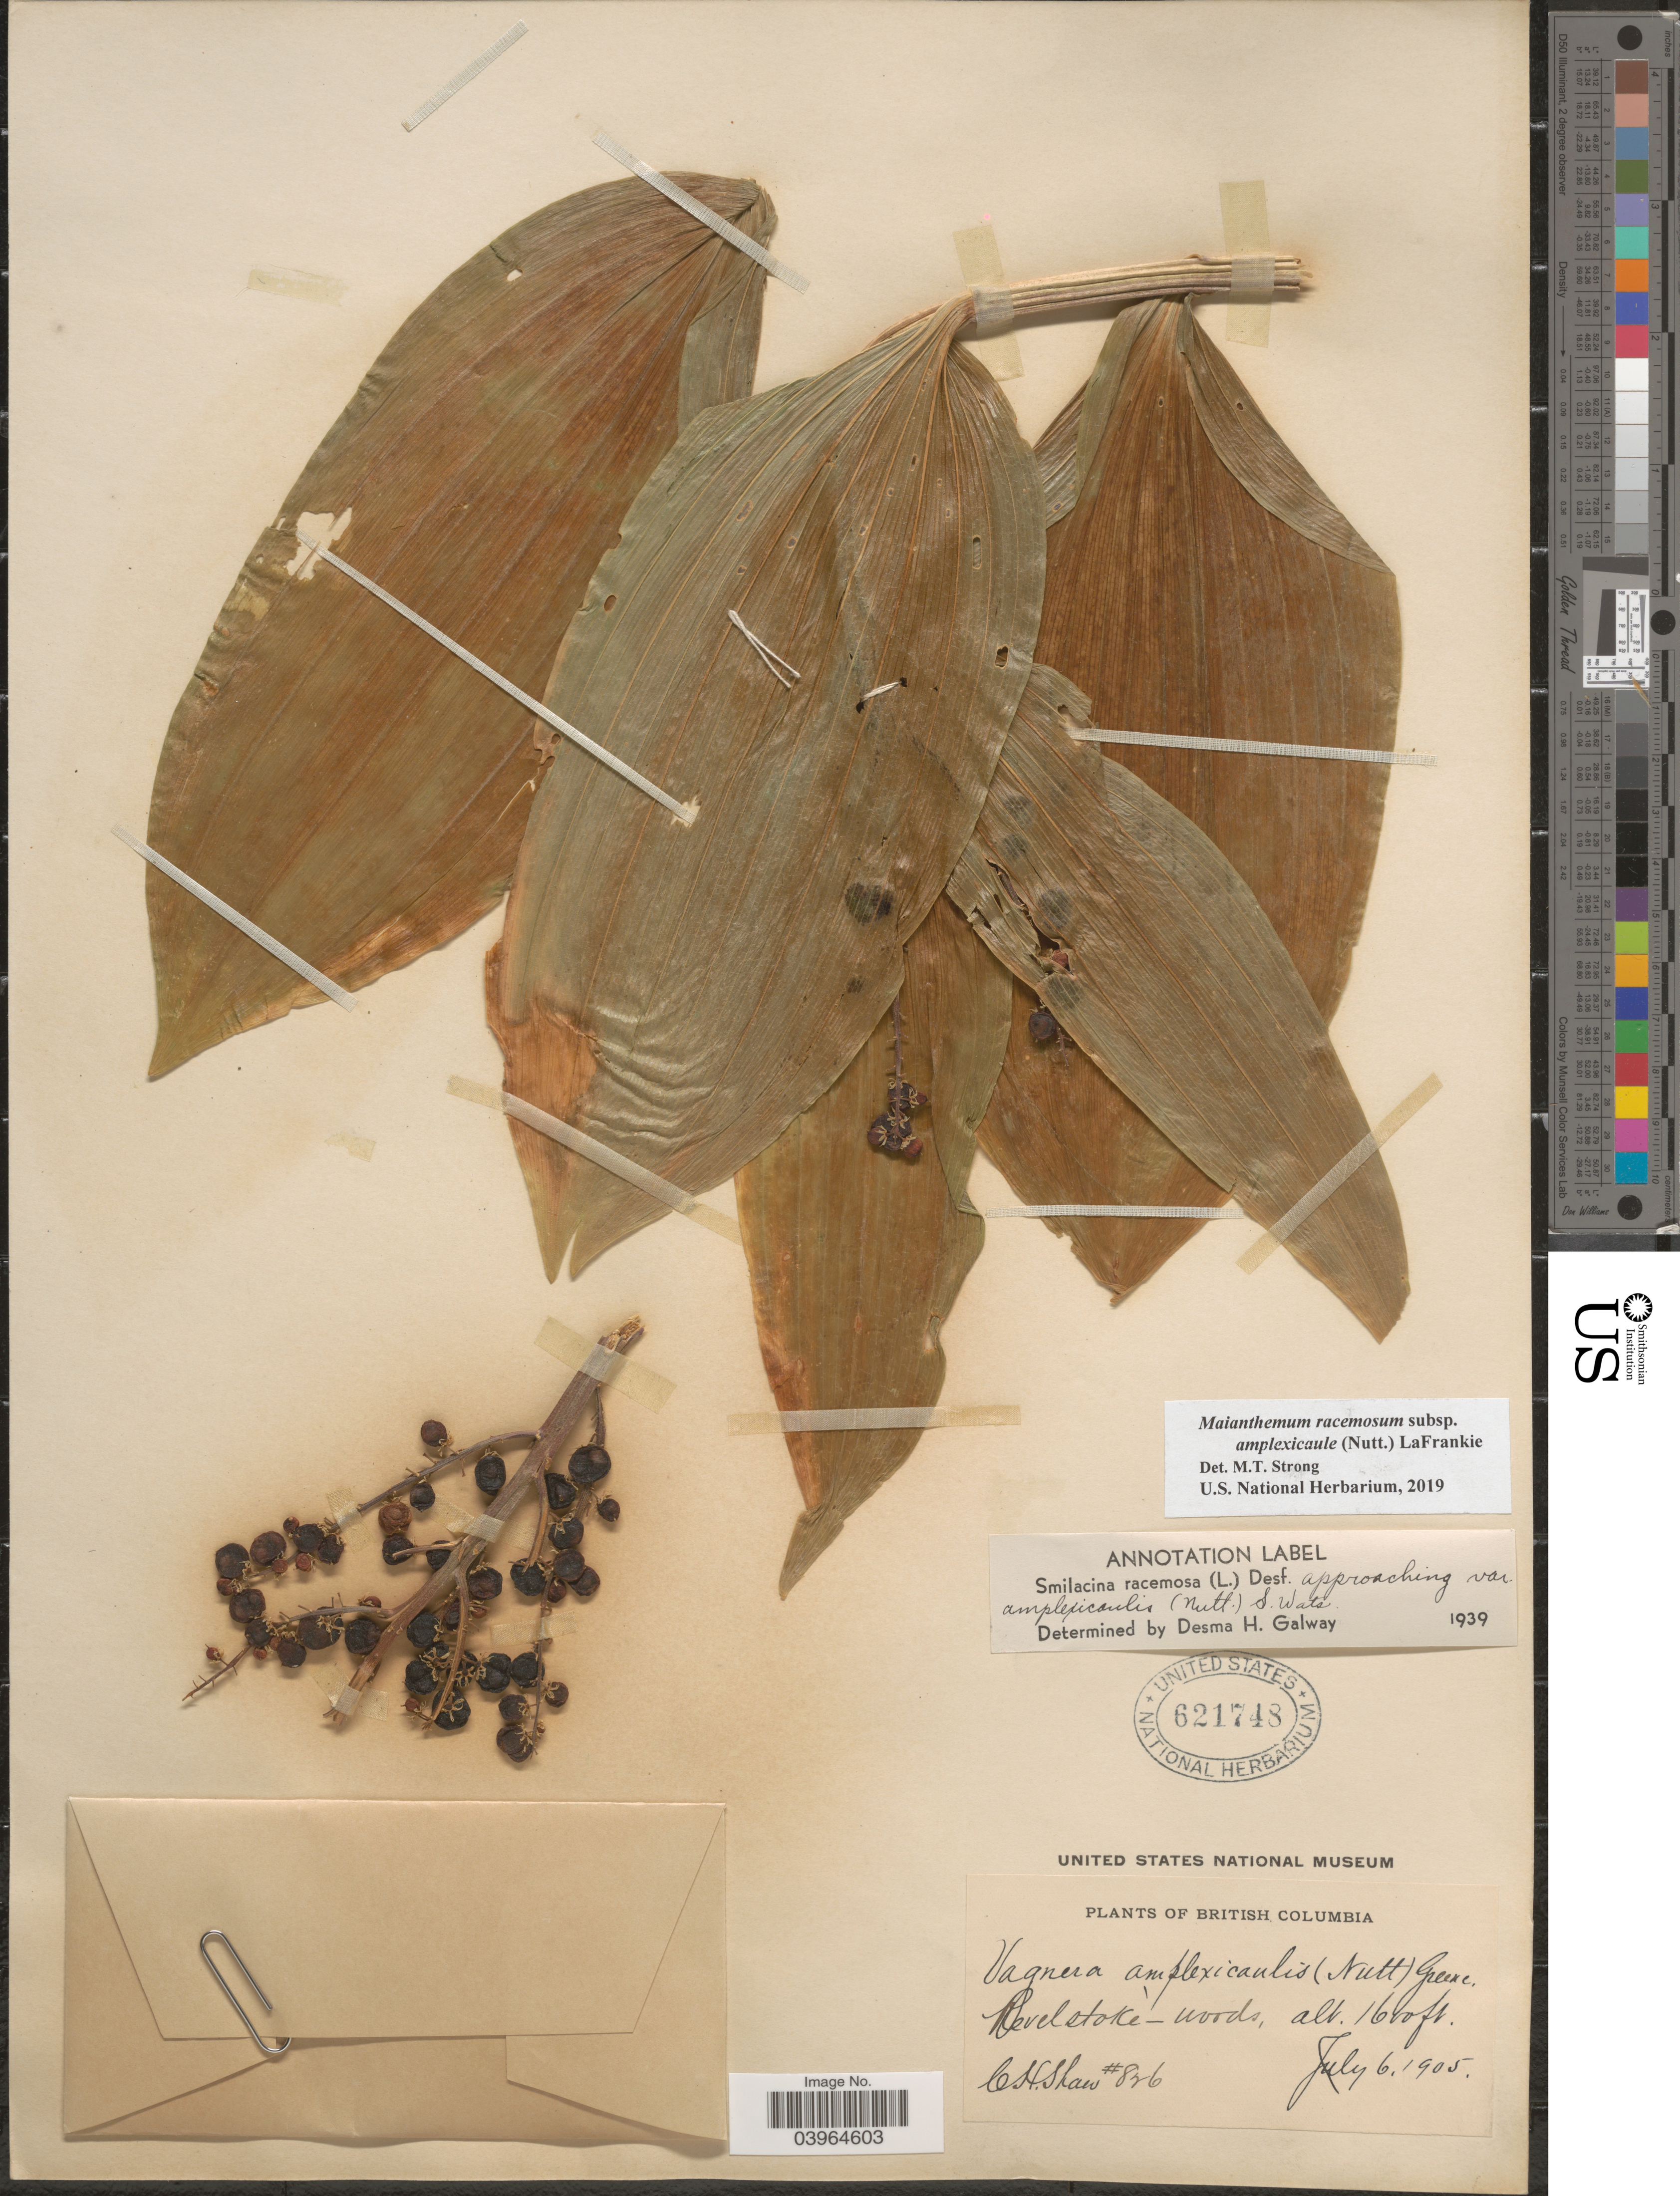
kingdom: Plantae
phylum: Tracheophyta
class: Liliopsida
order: Asparagales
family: Asparagaceae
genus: Maianthemum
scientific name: Maianthemum racemosum subsp. amplexicaule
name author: (Nutt.) LaFrankie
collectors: C. H. Shaw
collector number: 826*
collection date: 1905-07-06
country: Canada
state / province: British Columbia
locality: Revelstoke - woods.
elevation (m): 488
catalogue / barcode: US 621748